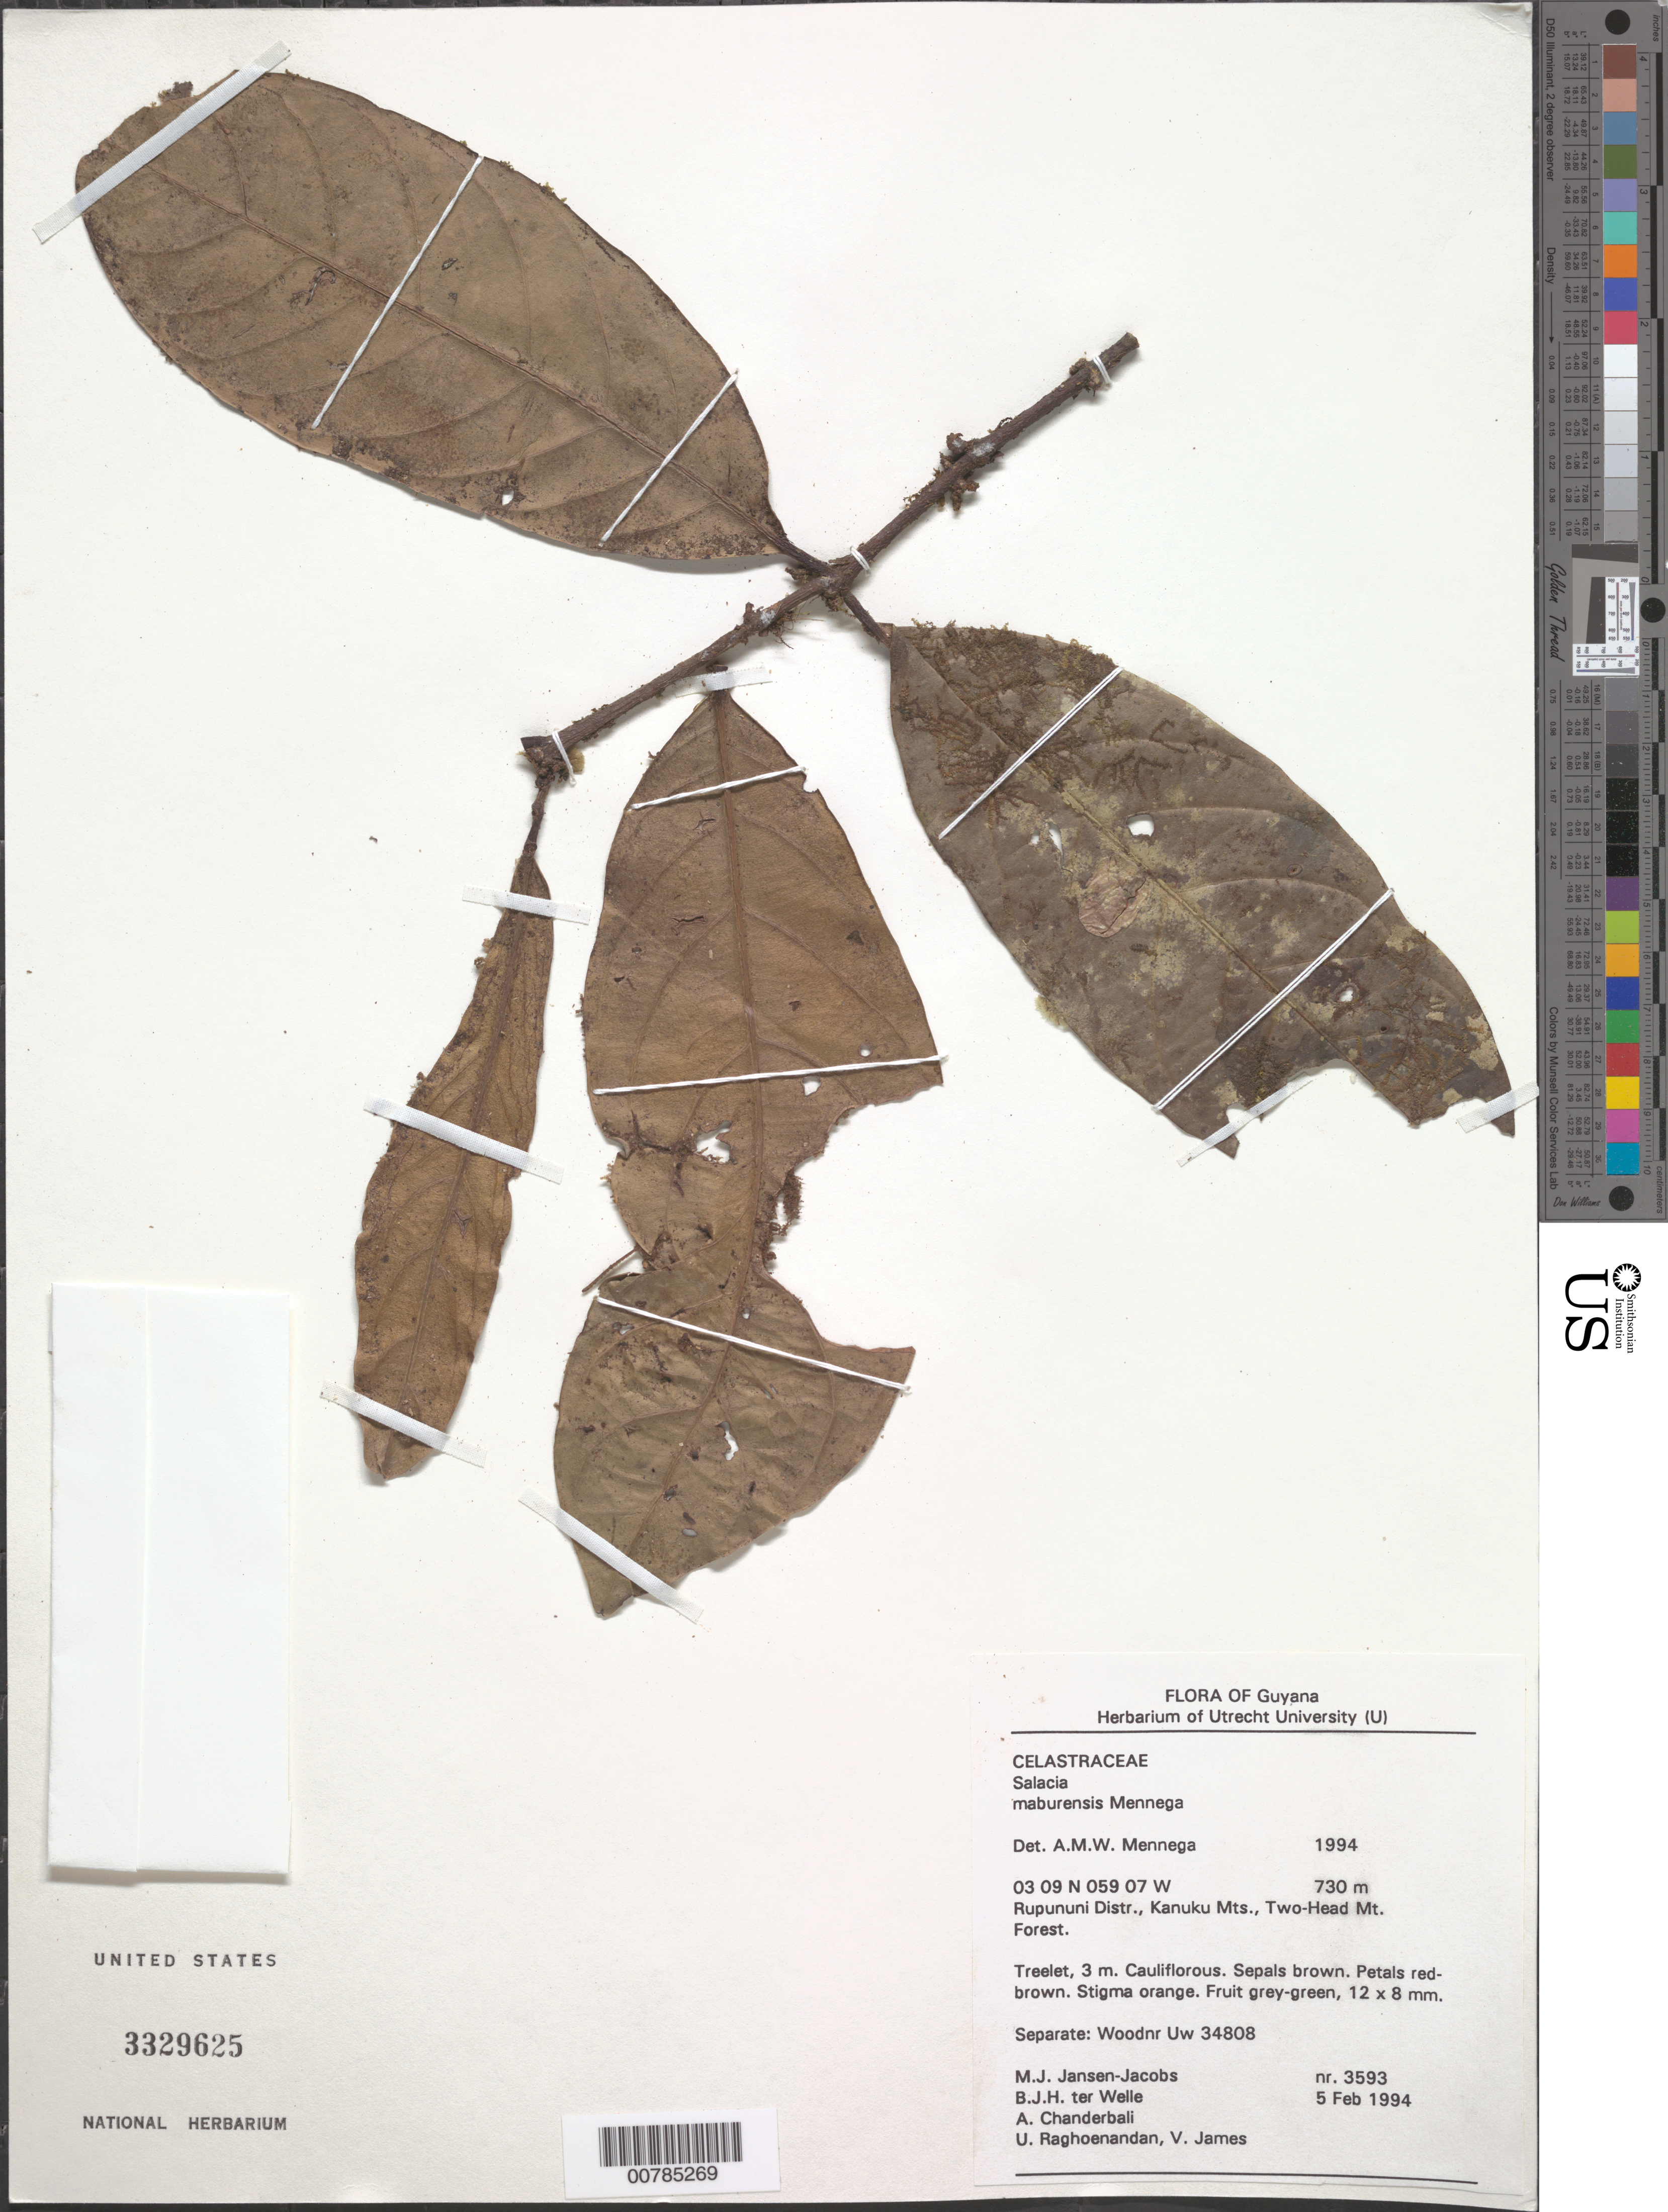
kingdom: Plantae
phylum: Tracheophyta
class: Magnoliopsida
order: Celastrales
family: Celastraceae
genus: Salacia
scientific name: Salacia maburensis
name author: Mennega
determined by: Mennega, A. M. W.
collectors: M. J. Jansen-Jacobs, B. Welle, A. S. Chanderbali, U. Raghoenandan & V. James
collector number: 3593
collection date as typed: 5-Feb-94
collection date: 1994-02-05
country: Guyana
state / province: U. Takutu-U. Essequibo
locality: Two-Head Mt., Kanuku Mts.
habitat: Forest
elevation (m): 730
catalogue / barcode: US 3329625